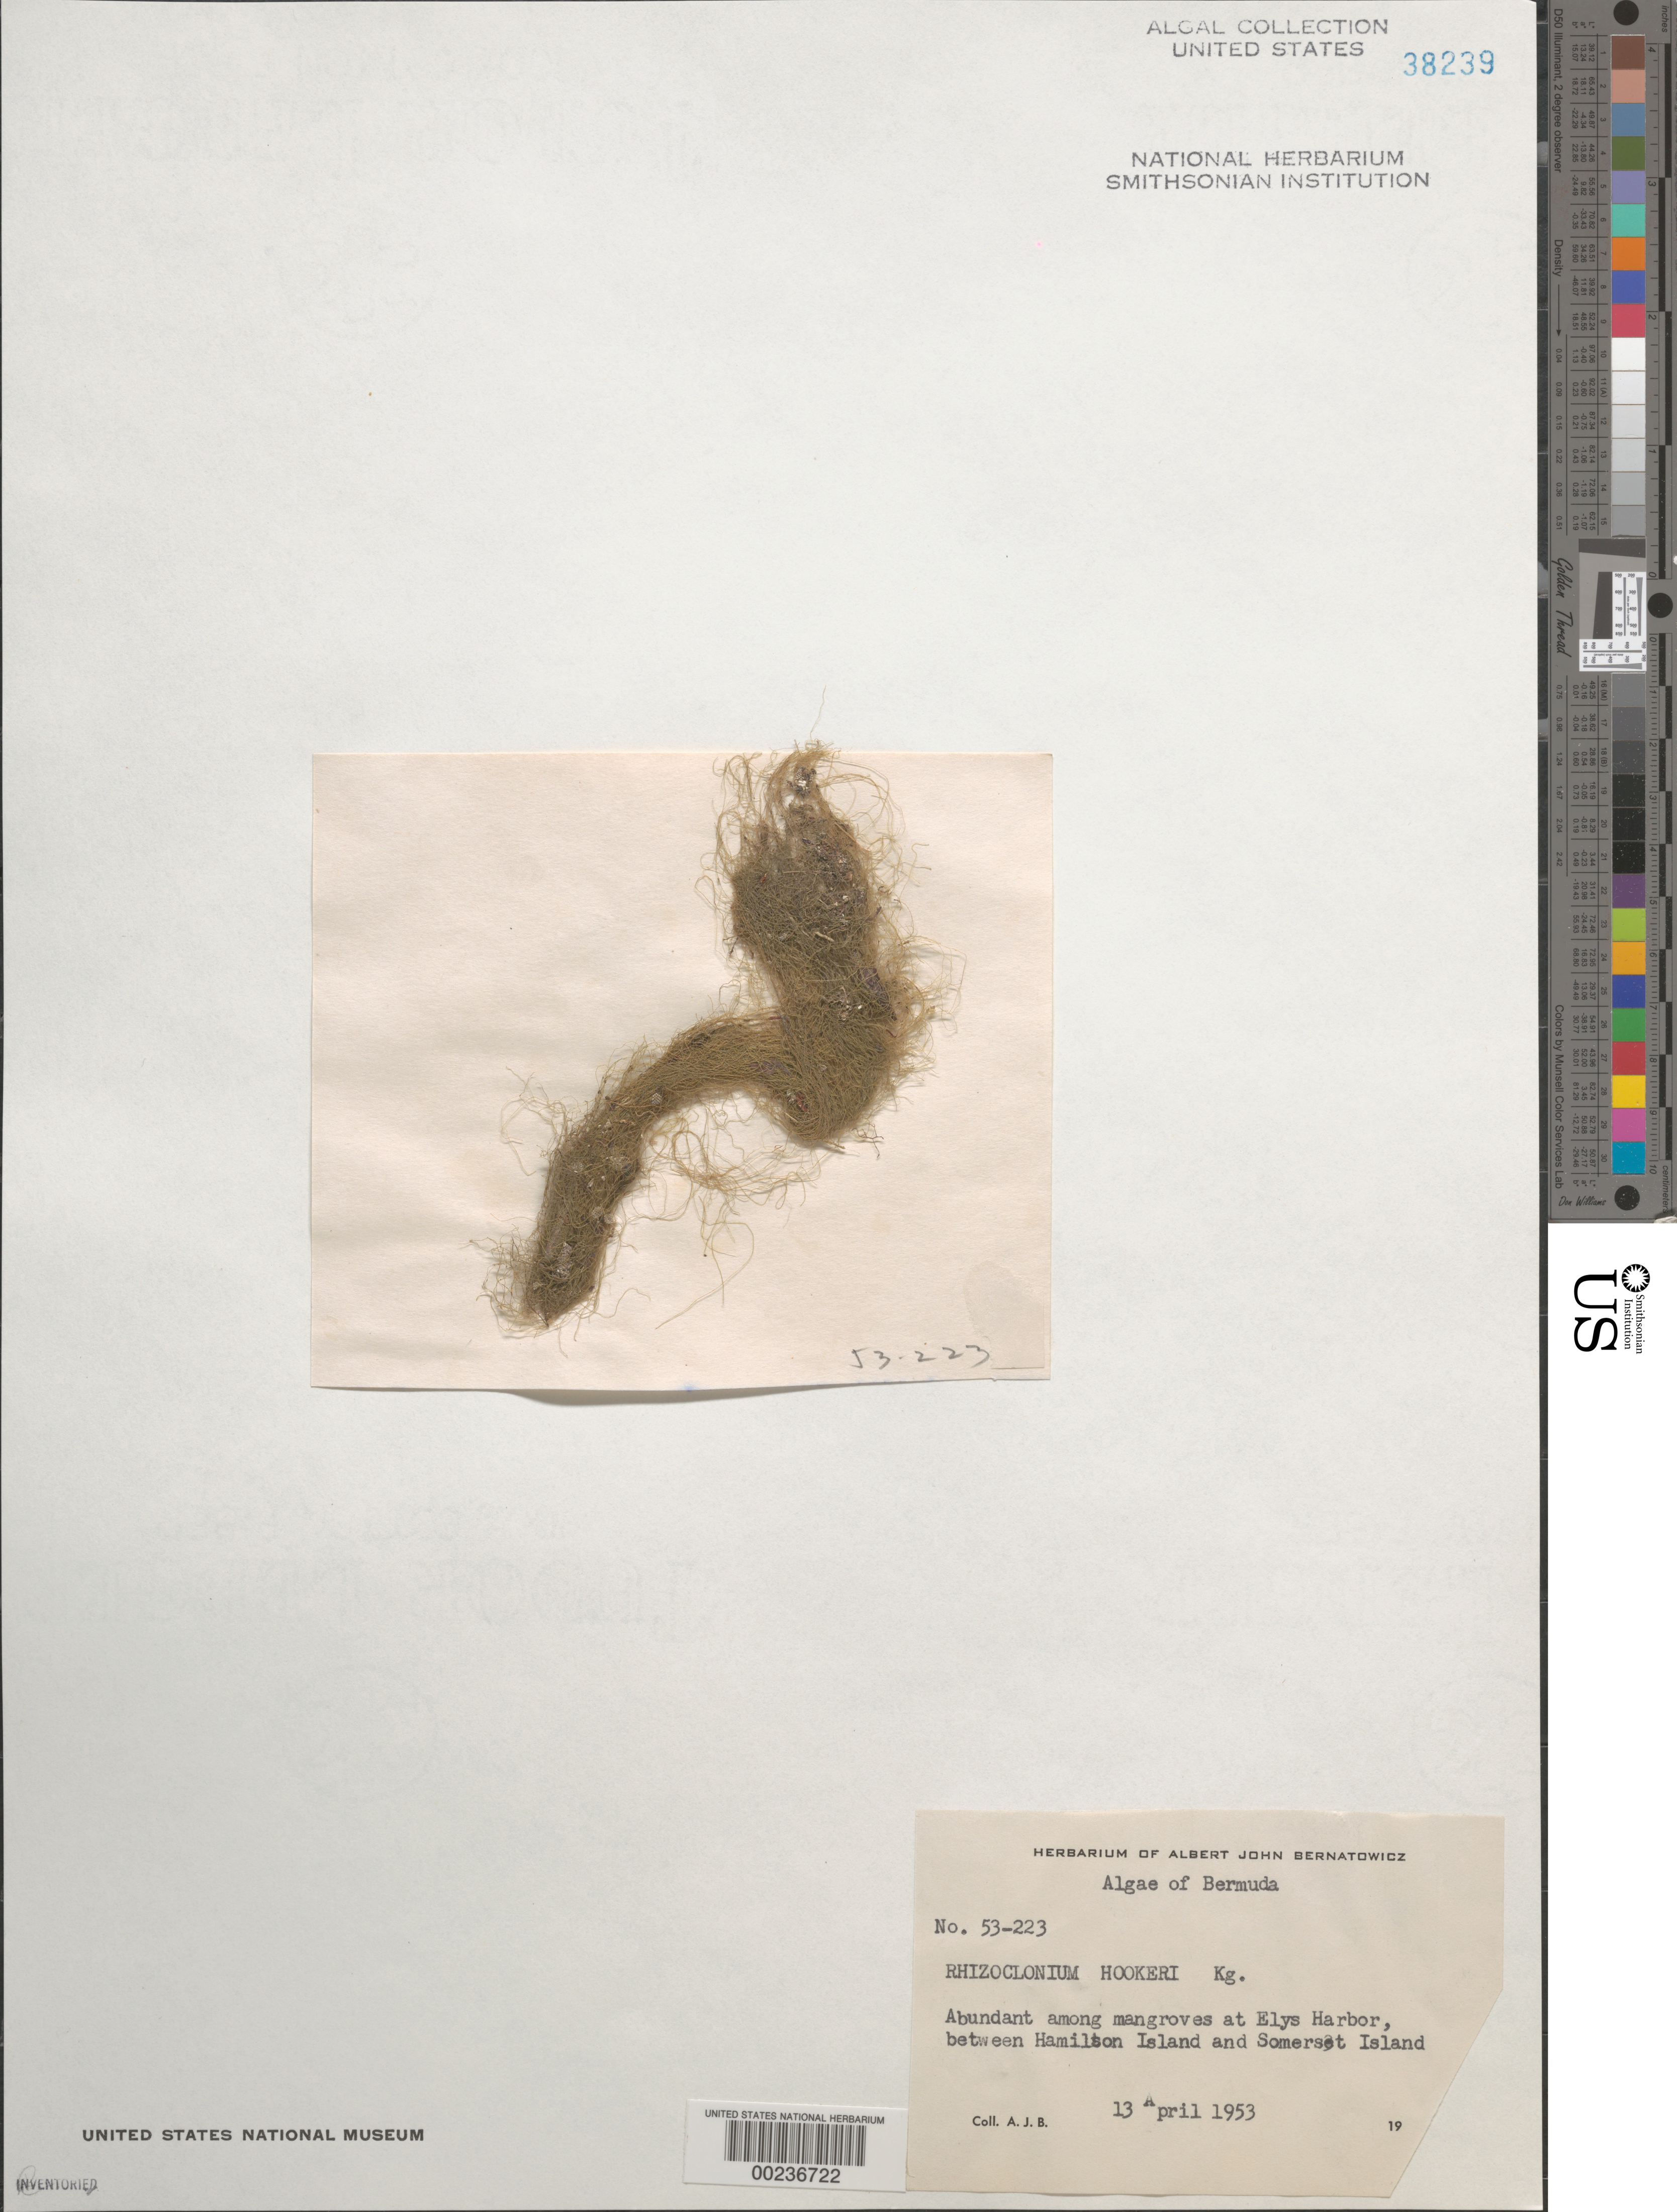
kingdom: Plantae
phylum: Chlorophyta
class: Ulvophyceae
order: Cladophorales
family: Cladophoraceae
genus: Pseudorhizoclonium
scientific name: Pseudorhizoclonium africanum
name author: (Kütz.) C. Boedeker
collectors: A. Bernatowicz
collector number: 53-223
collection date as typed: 13 Apr 1953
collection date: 1953-04-13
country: Bermuda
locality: Ely's Harbor, between Bermuda Island (Hamilton I.) and Somerset Island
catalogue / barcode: US 38239